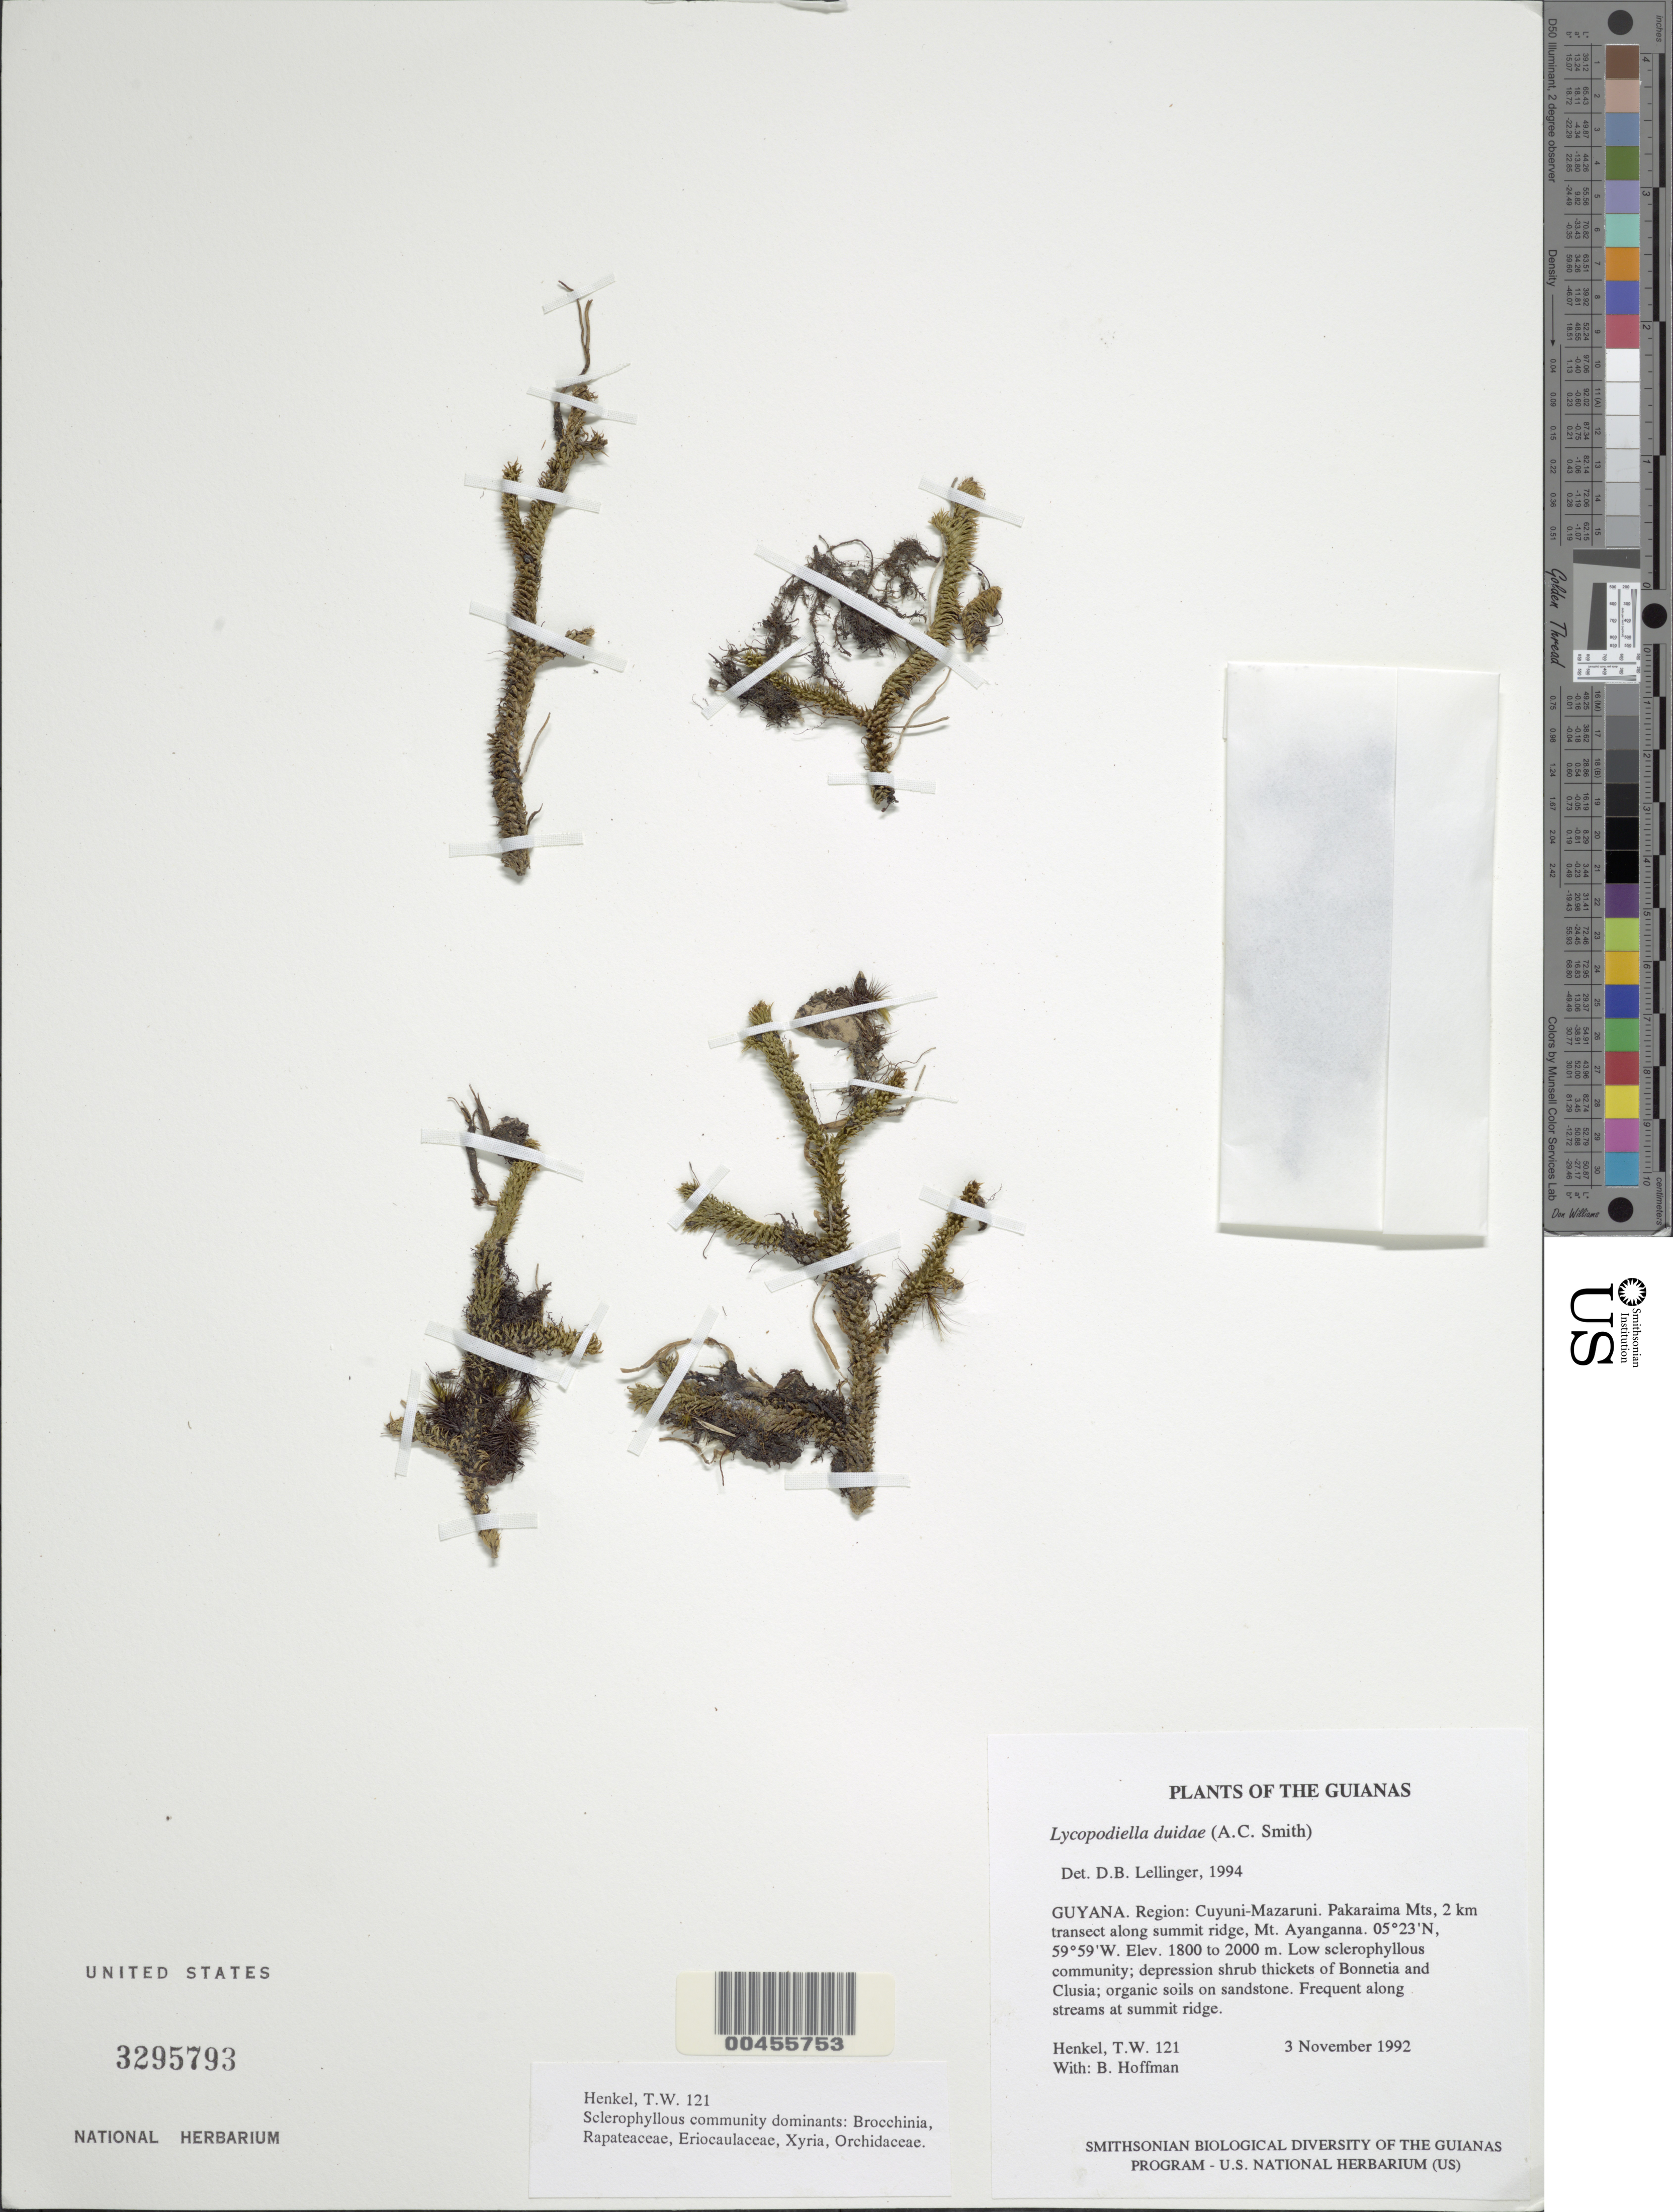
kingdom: Plantae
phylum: Tracheophyta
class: Lycopodiopsida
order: Lycopodiales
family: Lycopodiaceae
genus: Pseudolycopodiella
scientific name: Pseudolycopodiella tatei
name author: (A.C. Sm.) Holub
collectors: T. Henkel & B. Hoffman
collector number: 121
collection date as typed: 3 November 1992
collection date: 1992-11-03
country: Guyana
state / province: Cuyuni-Mazaruni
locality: Pakaraima Mts, 2 km transect along summit ridge, Mt. Ayanganna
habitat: Low sclerophyllous community; depression shrub thickets of Bonnetia and Clusia; organic soils on sandstone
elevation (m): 1800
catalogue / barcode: US 3295793